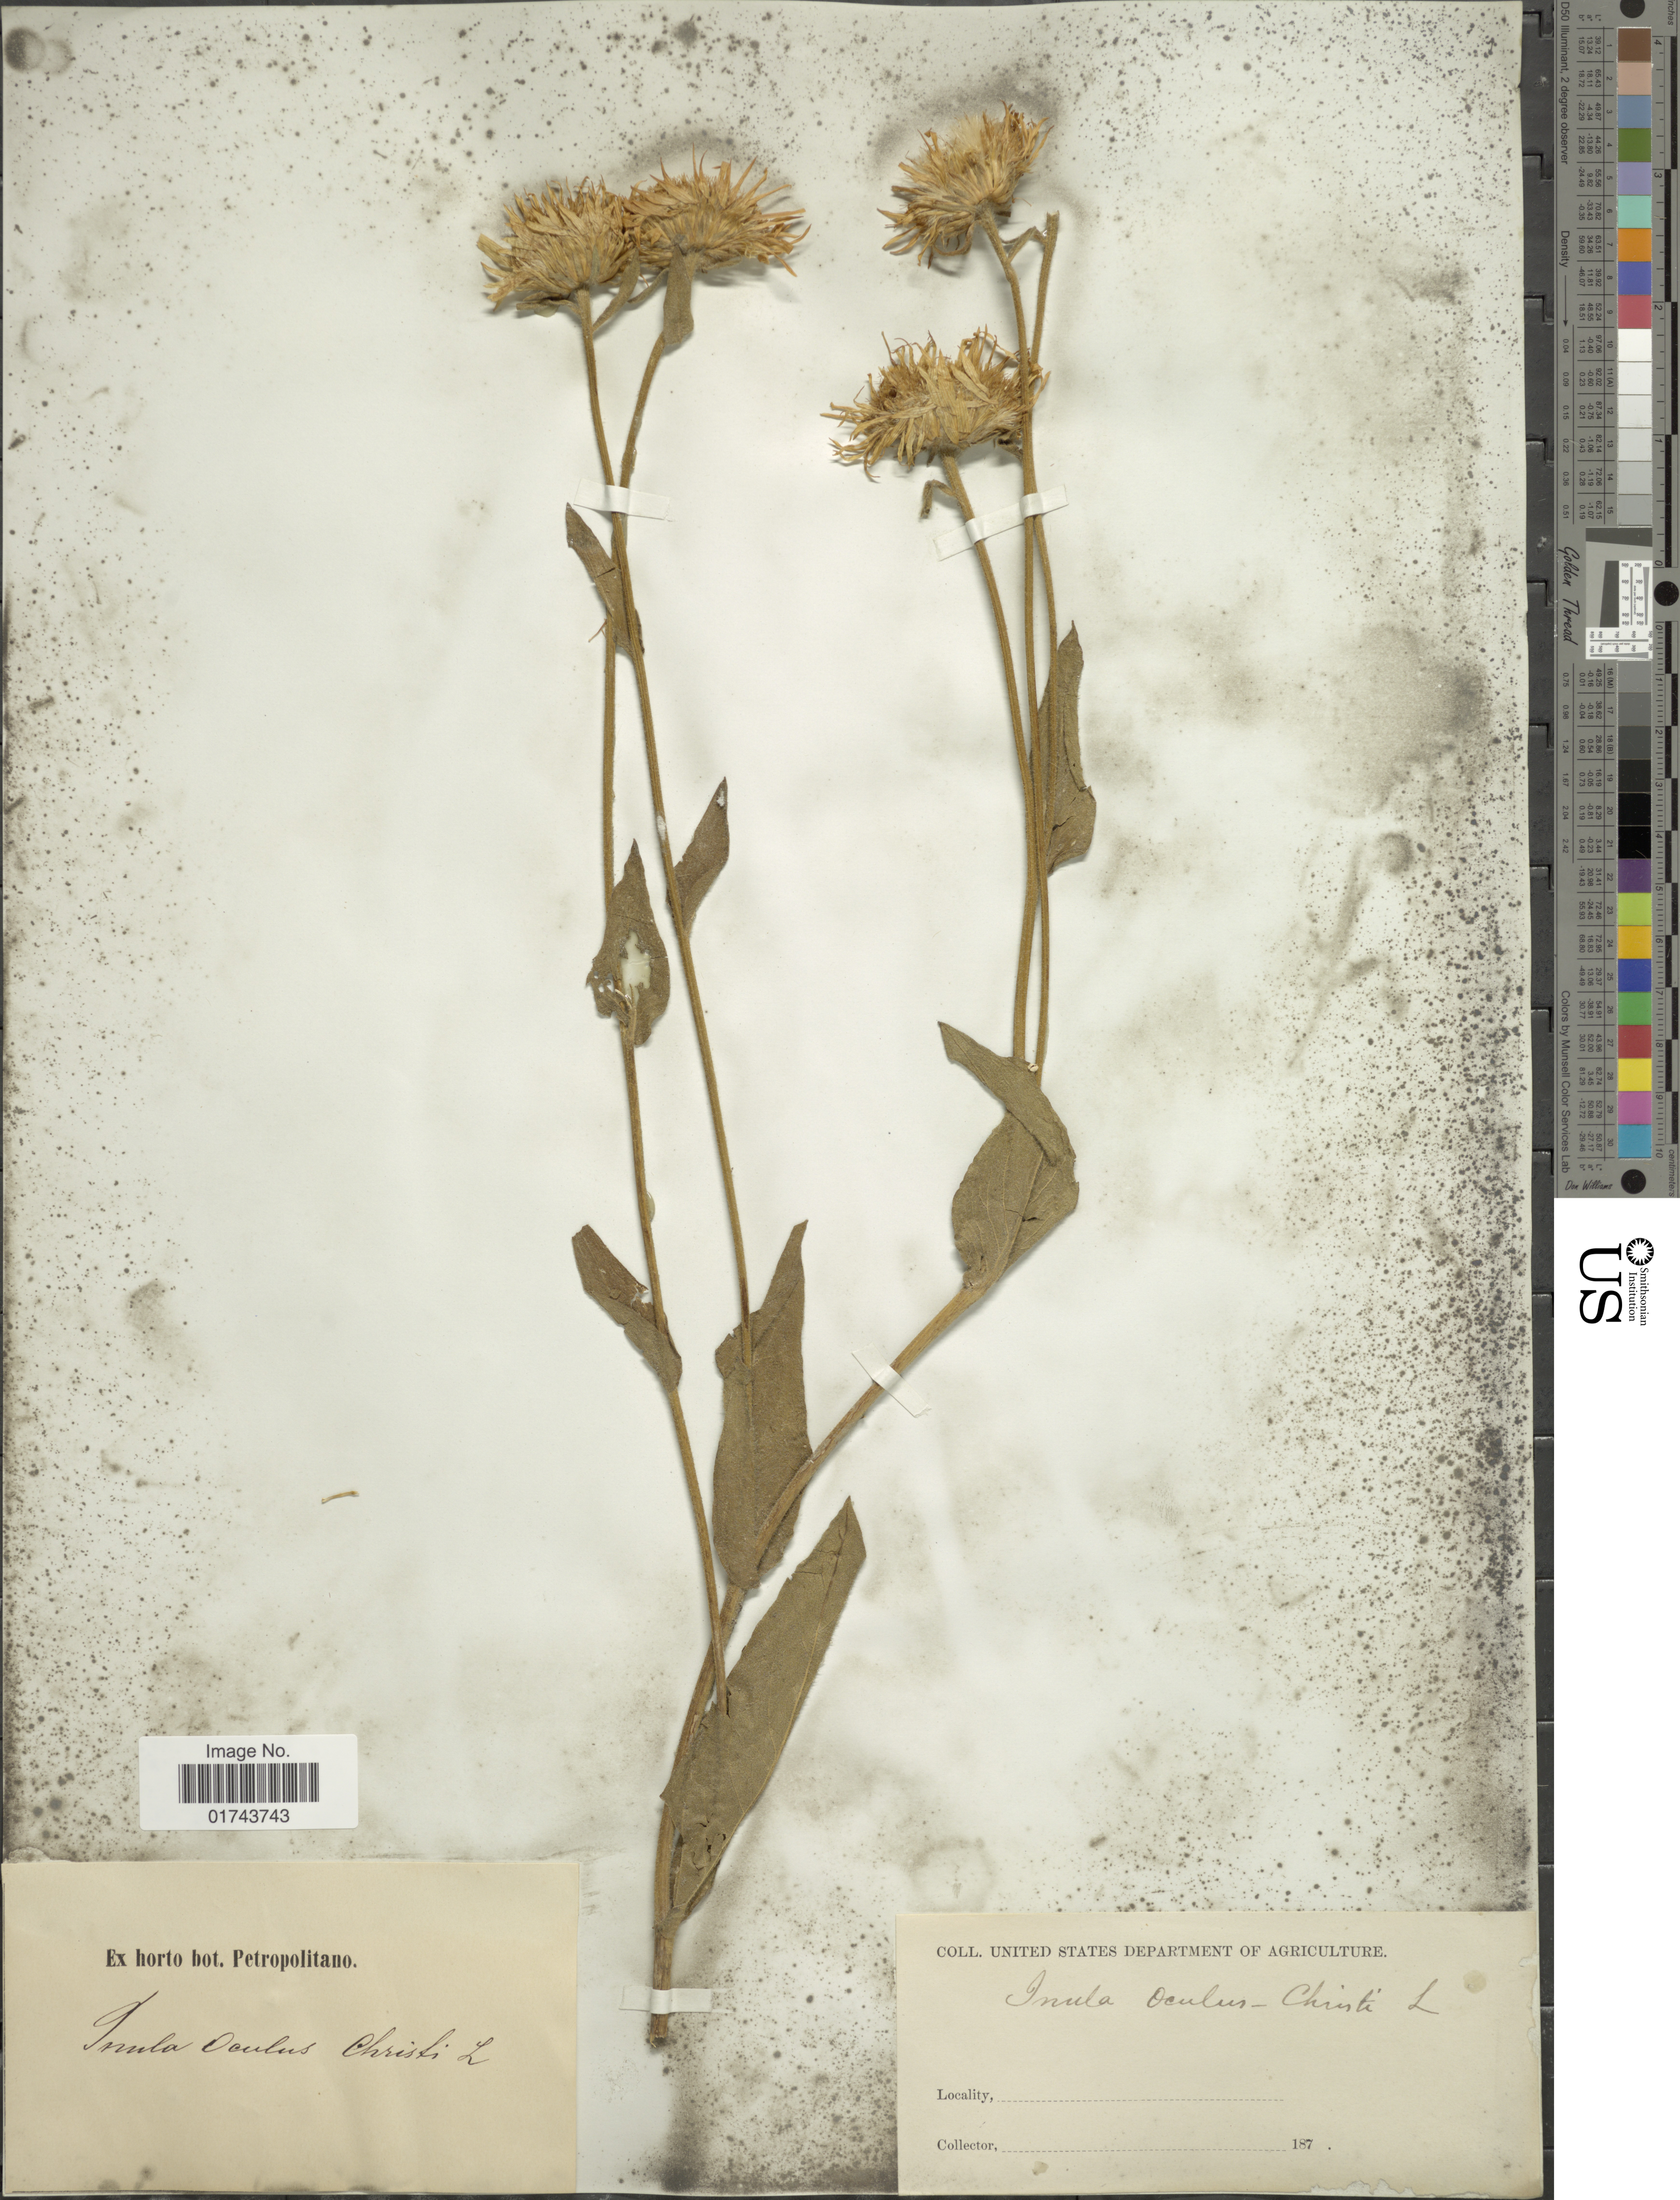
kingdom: Plantae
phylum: Tracheophyta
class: Magnoliopsida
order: Asterales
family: Asteraceae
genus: Inula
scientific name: Inula oculus-christi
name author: L.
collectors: ex Horto Bot. Petropolitano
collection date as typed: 187